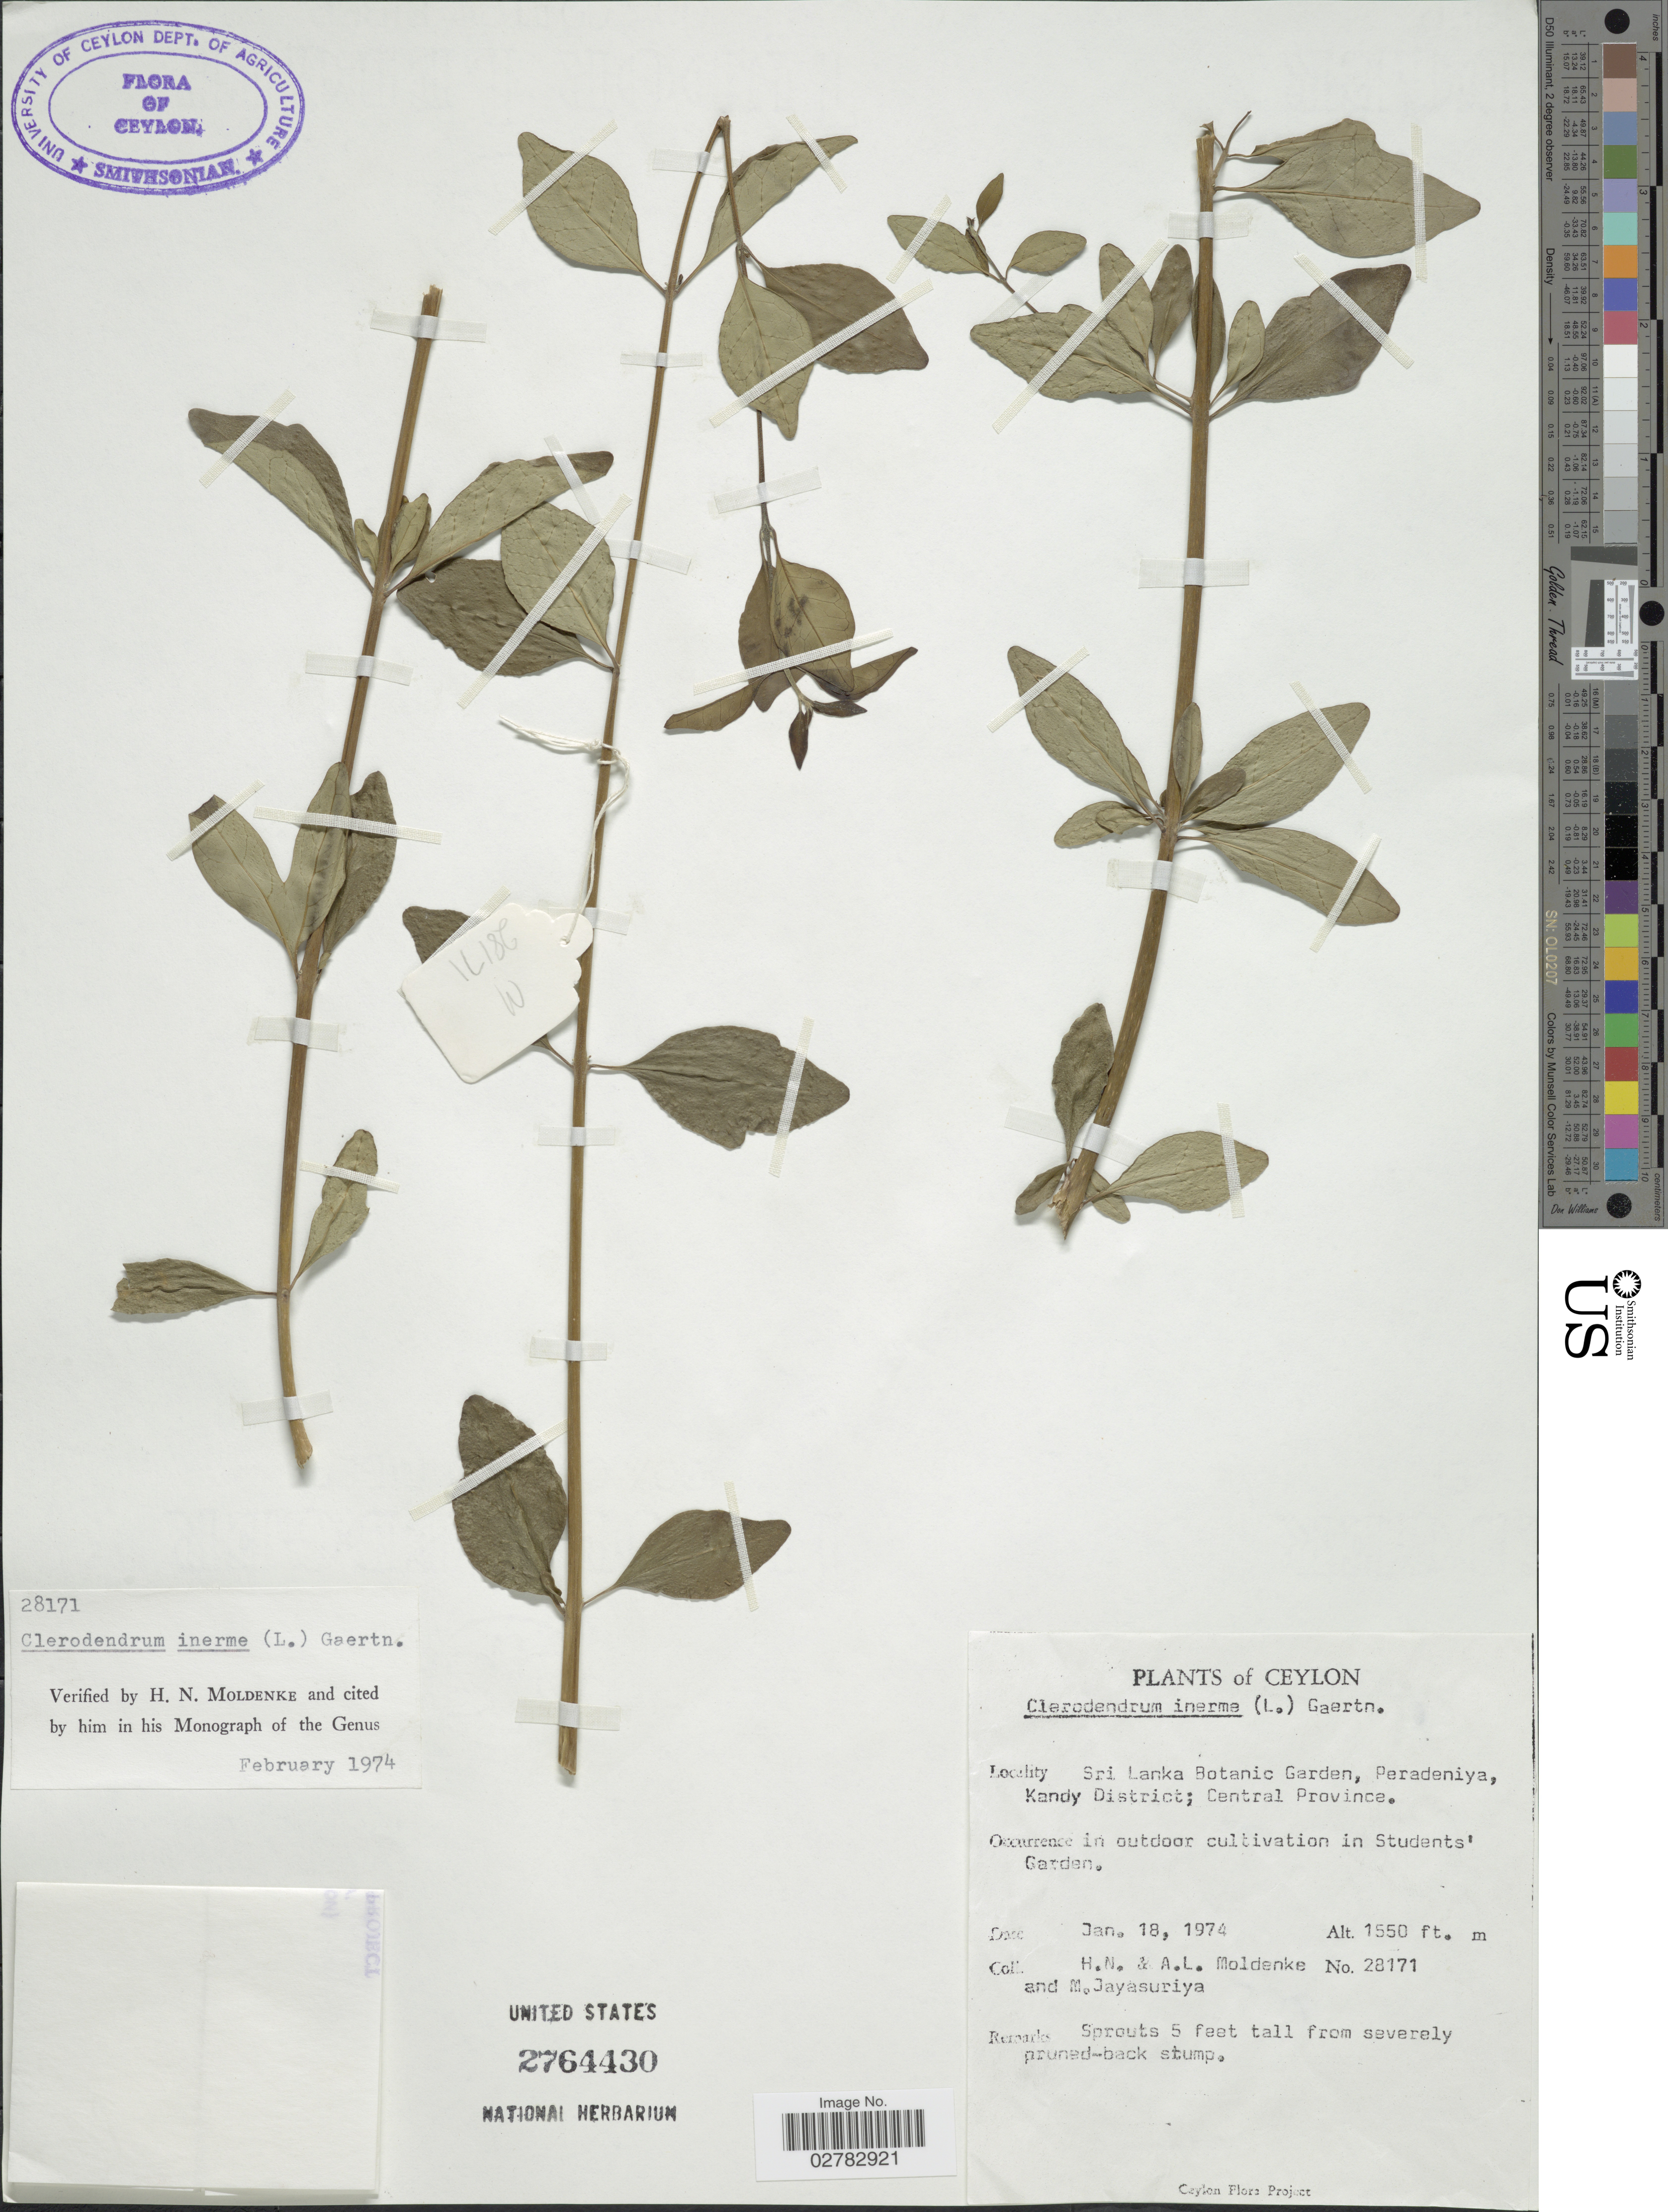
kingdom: Plantae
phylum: Tracheophyta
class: Magnoliopsida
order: Lamiales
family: Lamiaceae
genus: Clerodendrum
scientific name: Clerodendrum inerme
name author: (L.) Gaertn.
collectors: H. N. Moldenke, A. L. Moldenke & M. Jayasuriya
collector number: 28171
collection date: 1974-01-18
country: Sri Lanka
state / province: Central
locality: Ceylon. Sri Lanka Botanical Garden, Peradeniya, Kandy District. In outdoor cultivation in Students' Garden.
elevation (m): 472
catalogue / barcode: US 2764430